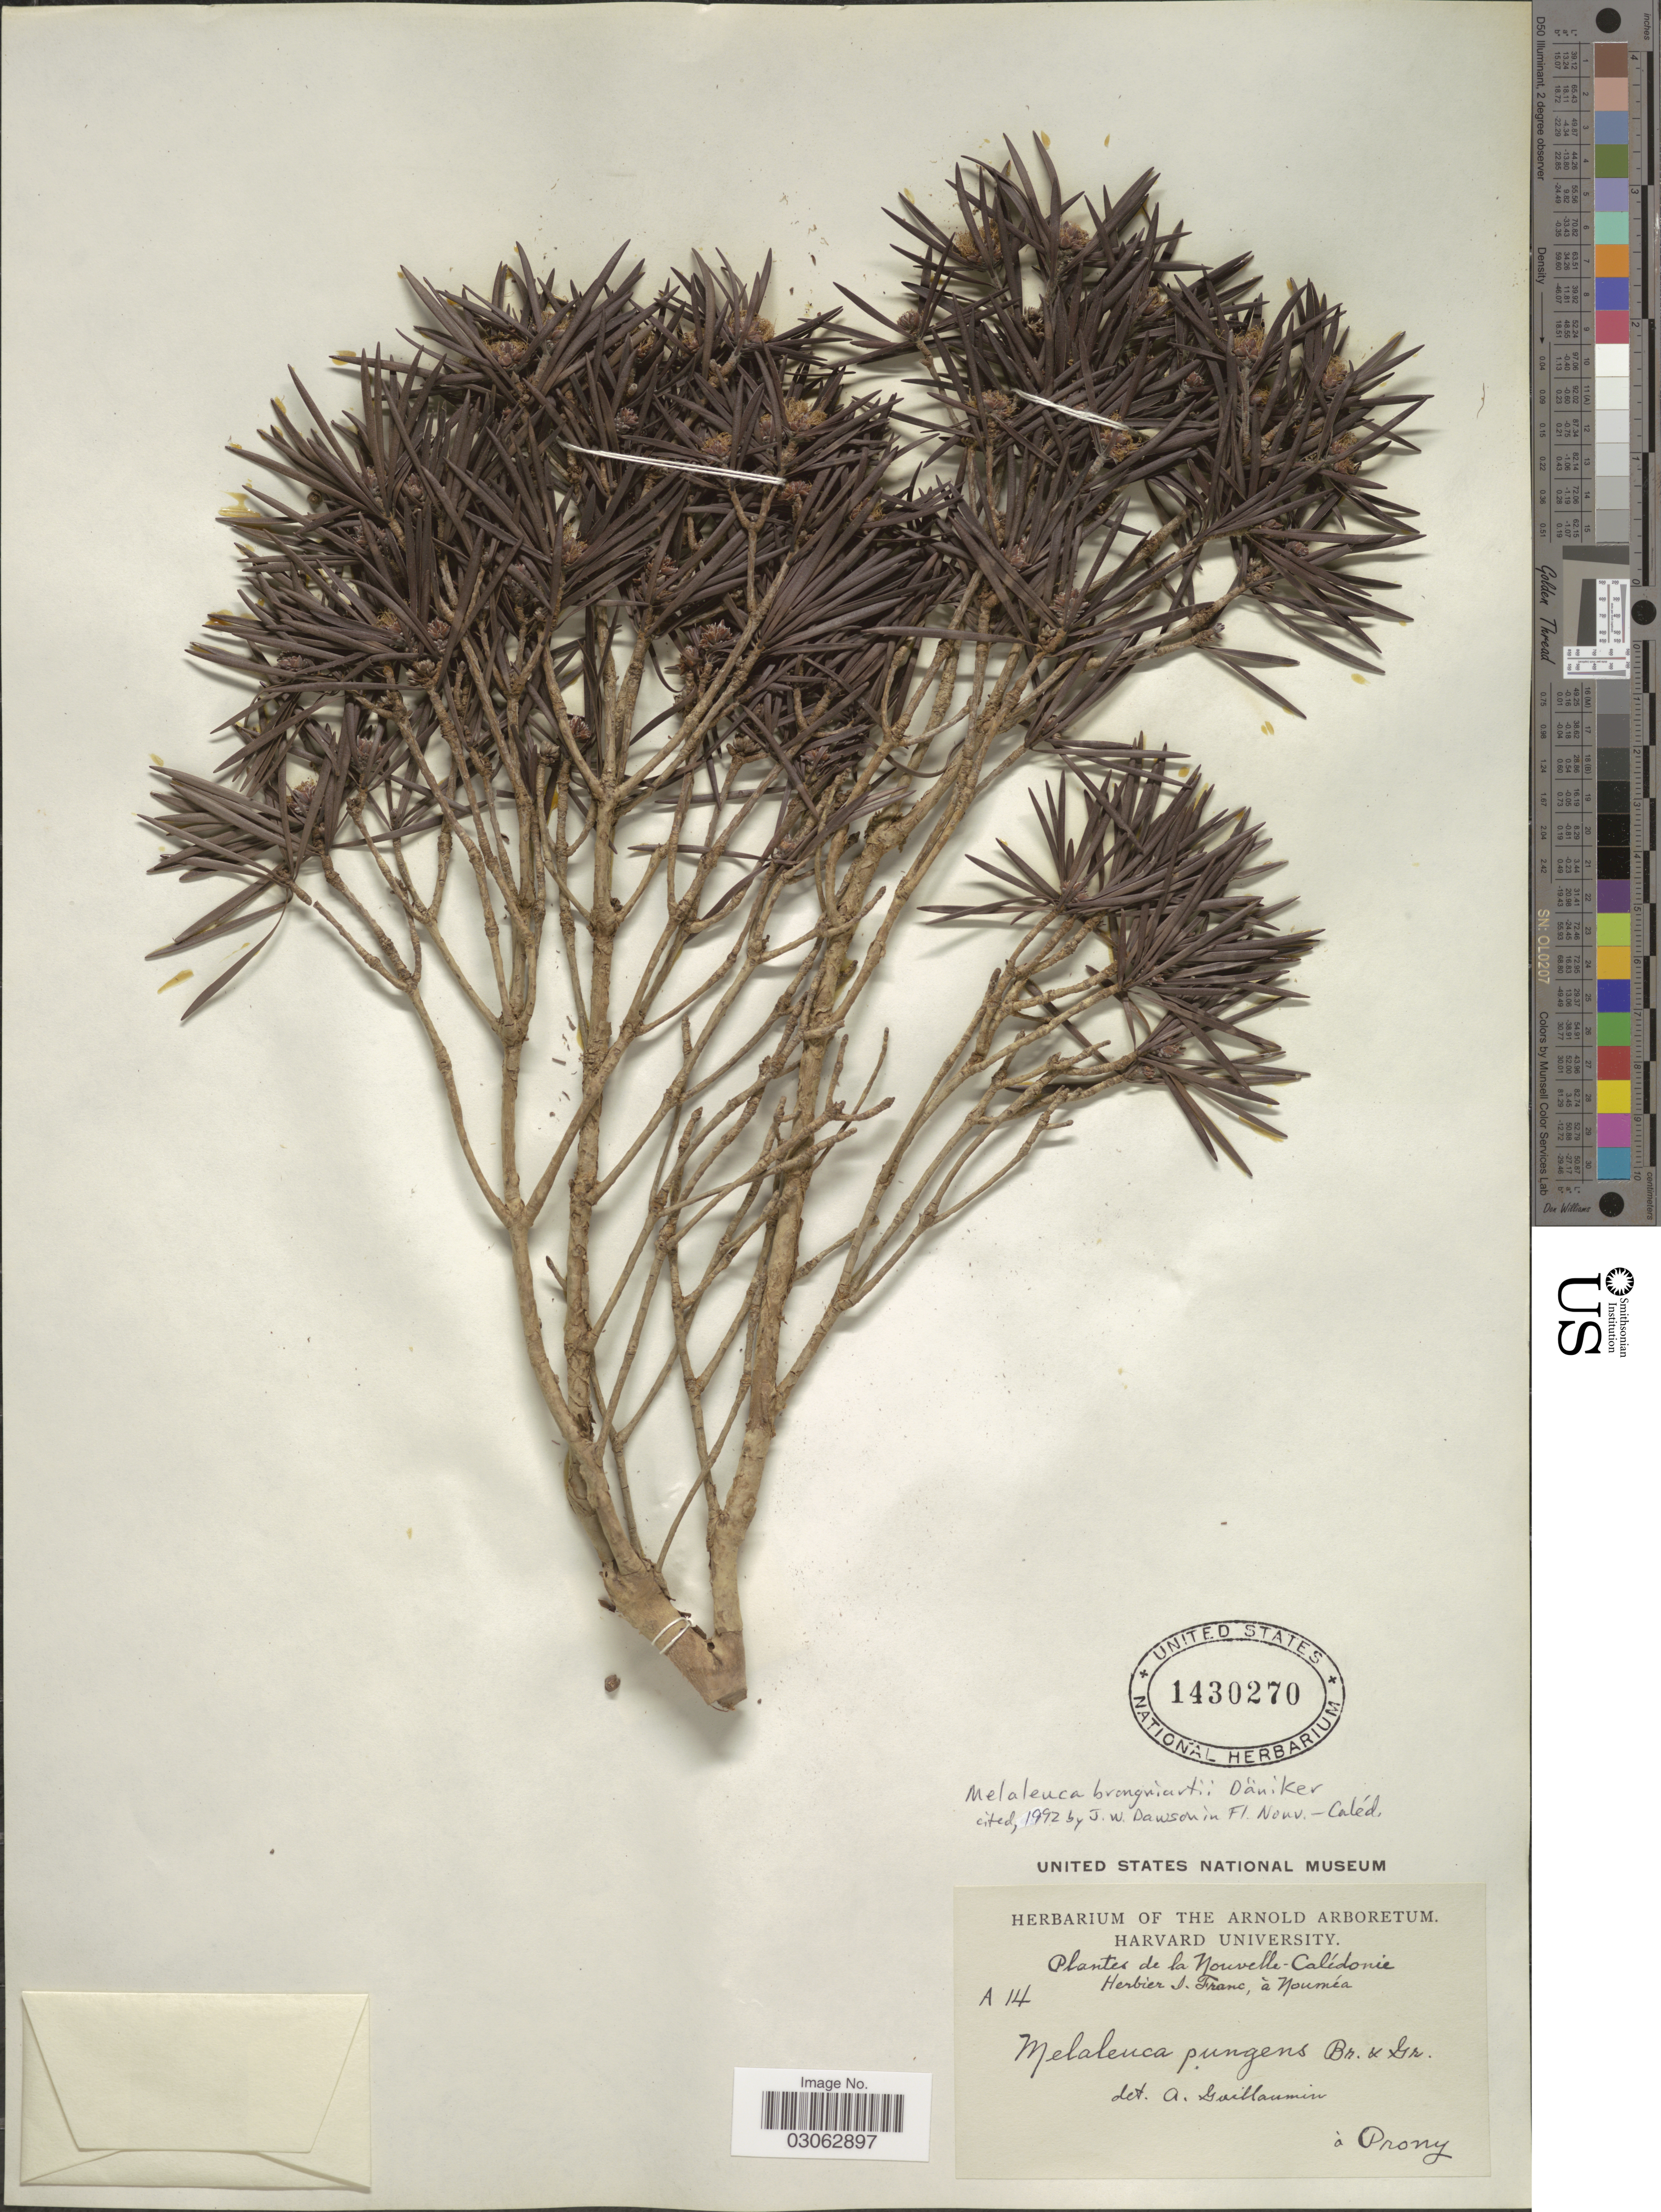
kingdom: Plantae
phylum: Tracheophyta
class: Magnoliopsida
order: Myrtales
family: Myrtaceae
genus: Melaleuca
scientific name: Melaleuca brongniartii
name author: F. Muell.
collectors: ex herb. I. Franc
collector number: A 14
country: New Caledonia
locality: À Prony.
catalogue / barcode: US 1430270